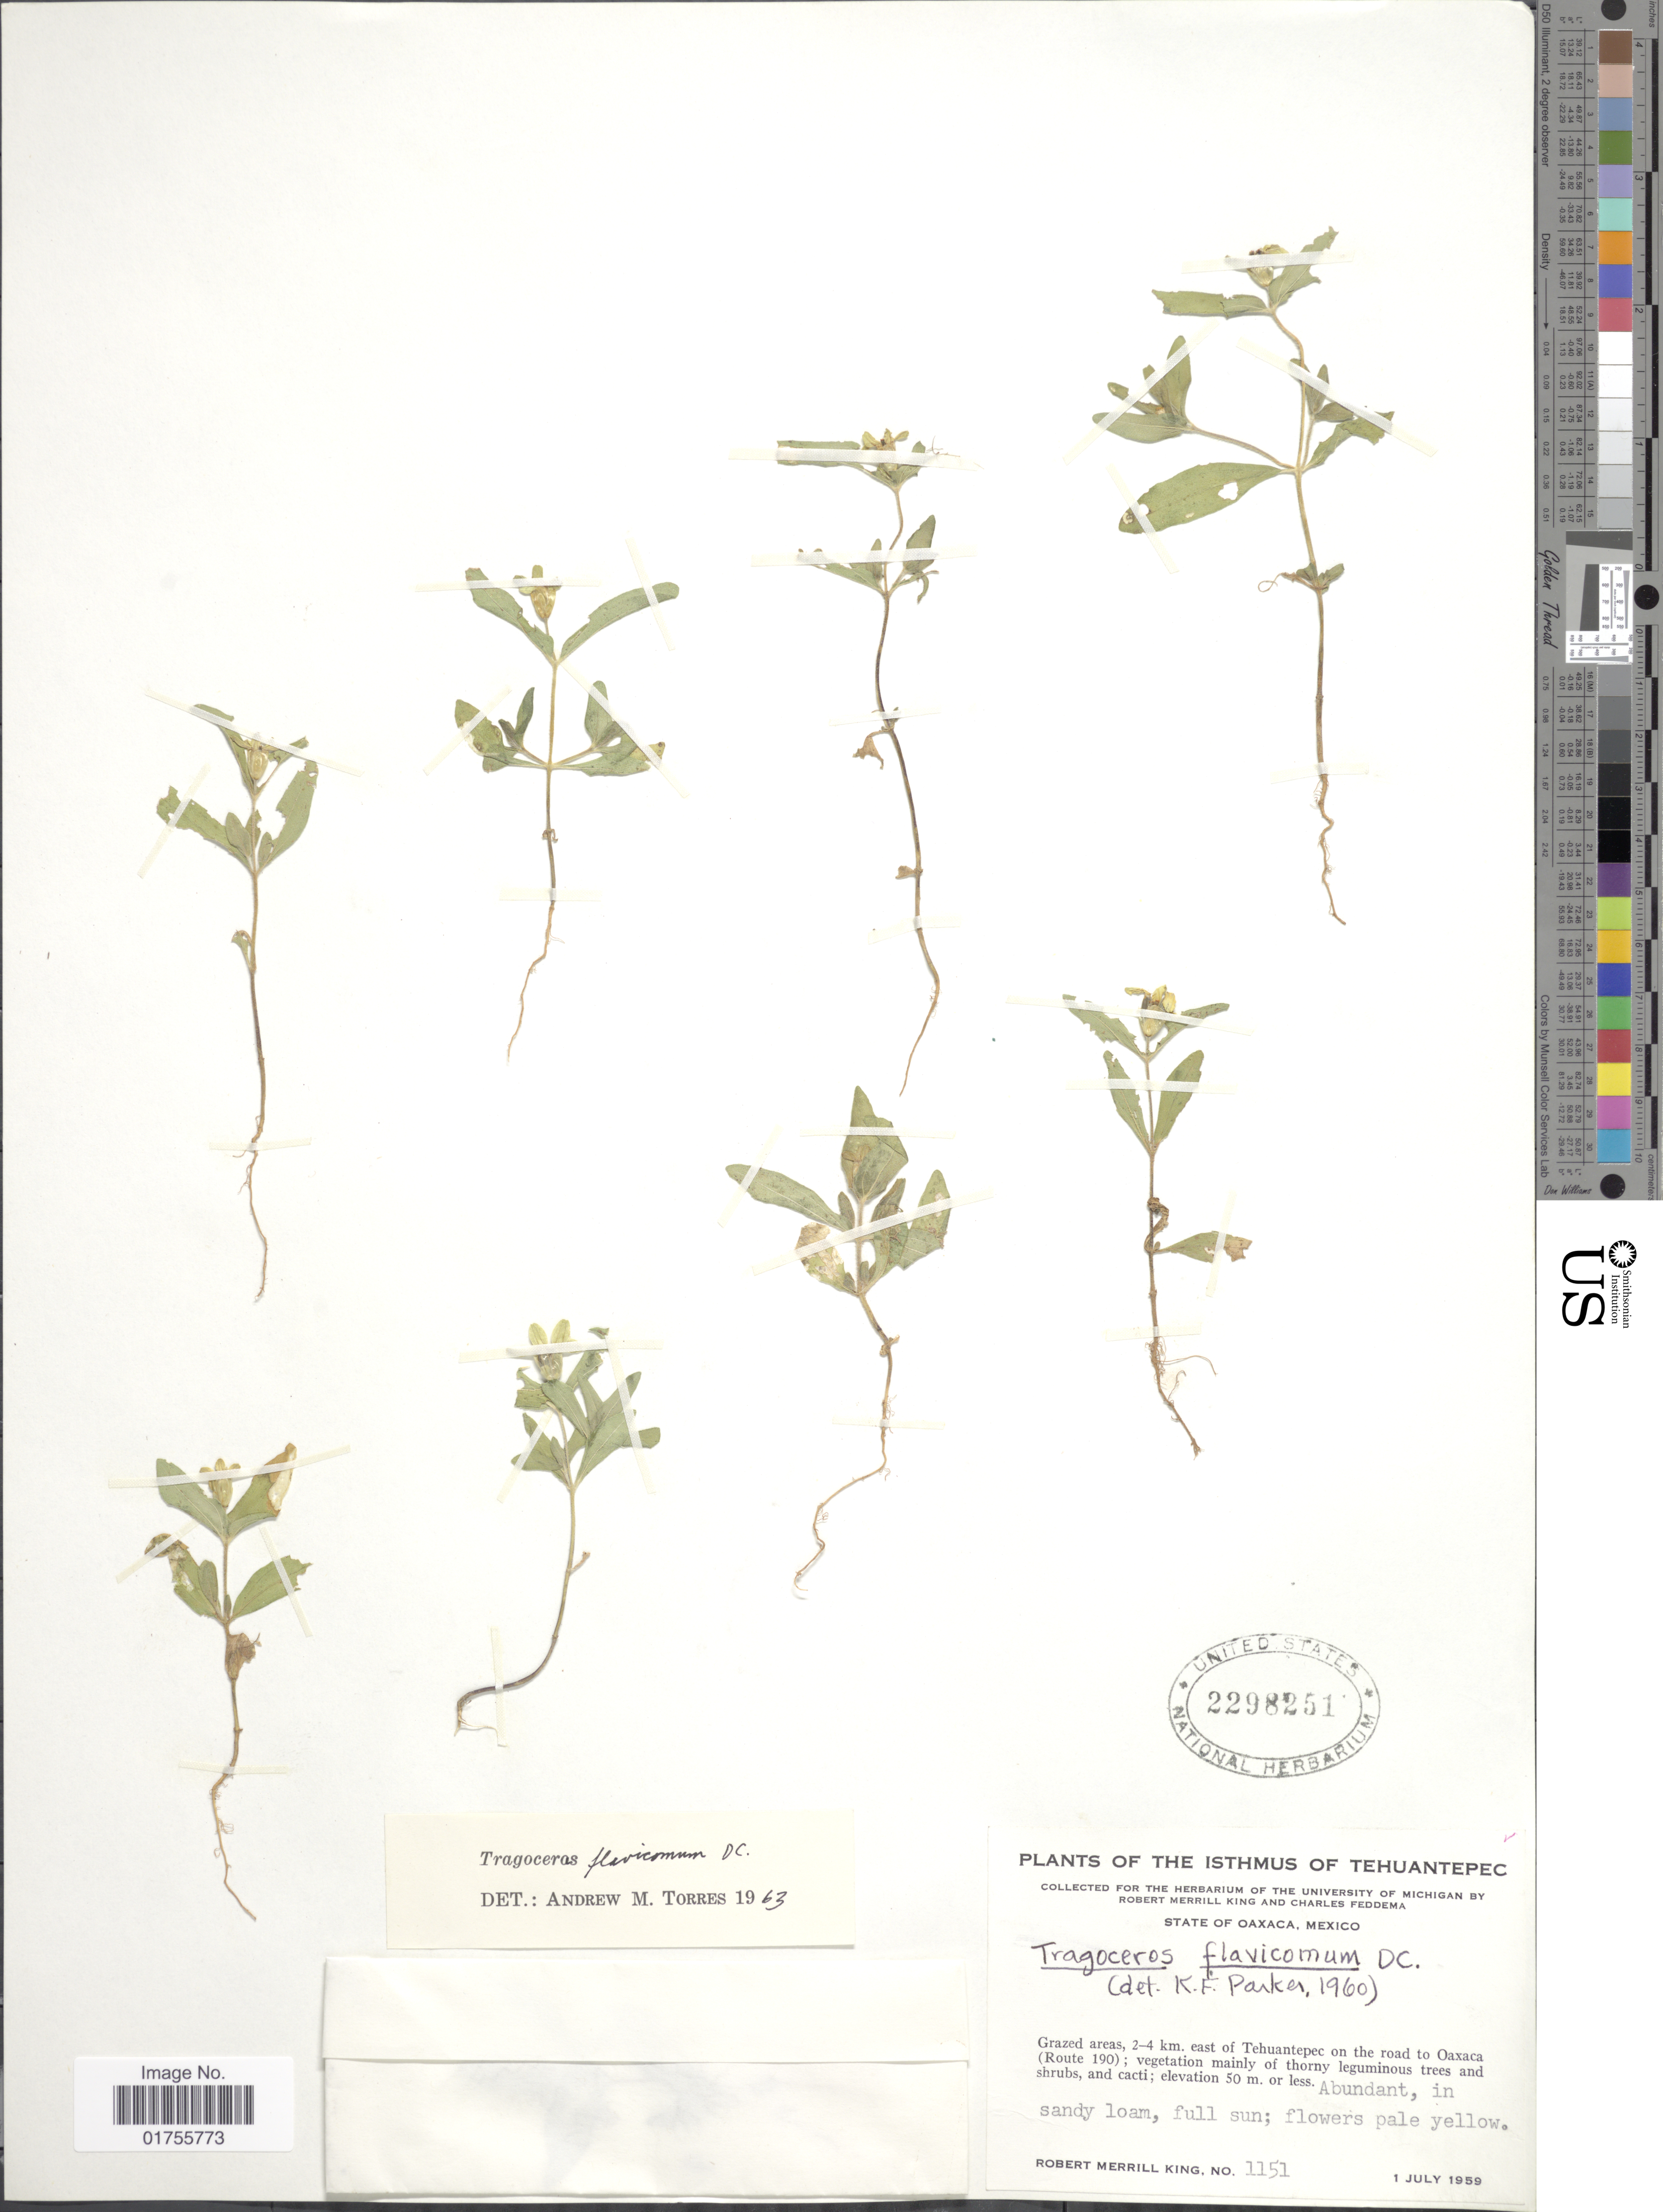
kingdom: Plantae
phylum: Tracheophyta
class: Magnoliopsida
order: Asterales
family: Asteraceae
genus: Tragoceros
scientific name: Tragoceros flavicomum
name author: DC.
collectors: R. M. King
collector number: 1151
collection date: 1959-07-01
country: Mexico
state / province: Oaxaca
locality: The Isthmus of Tehuantepec, Grazed areas, 2-4 km east of Tehuantepec on the road to Oaxaca (Route 190)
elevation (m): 50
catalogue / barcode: US 2298251